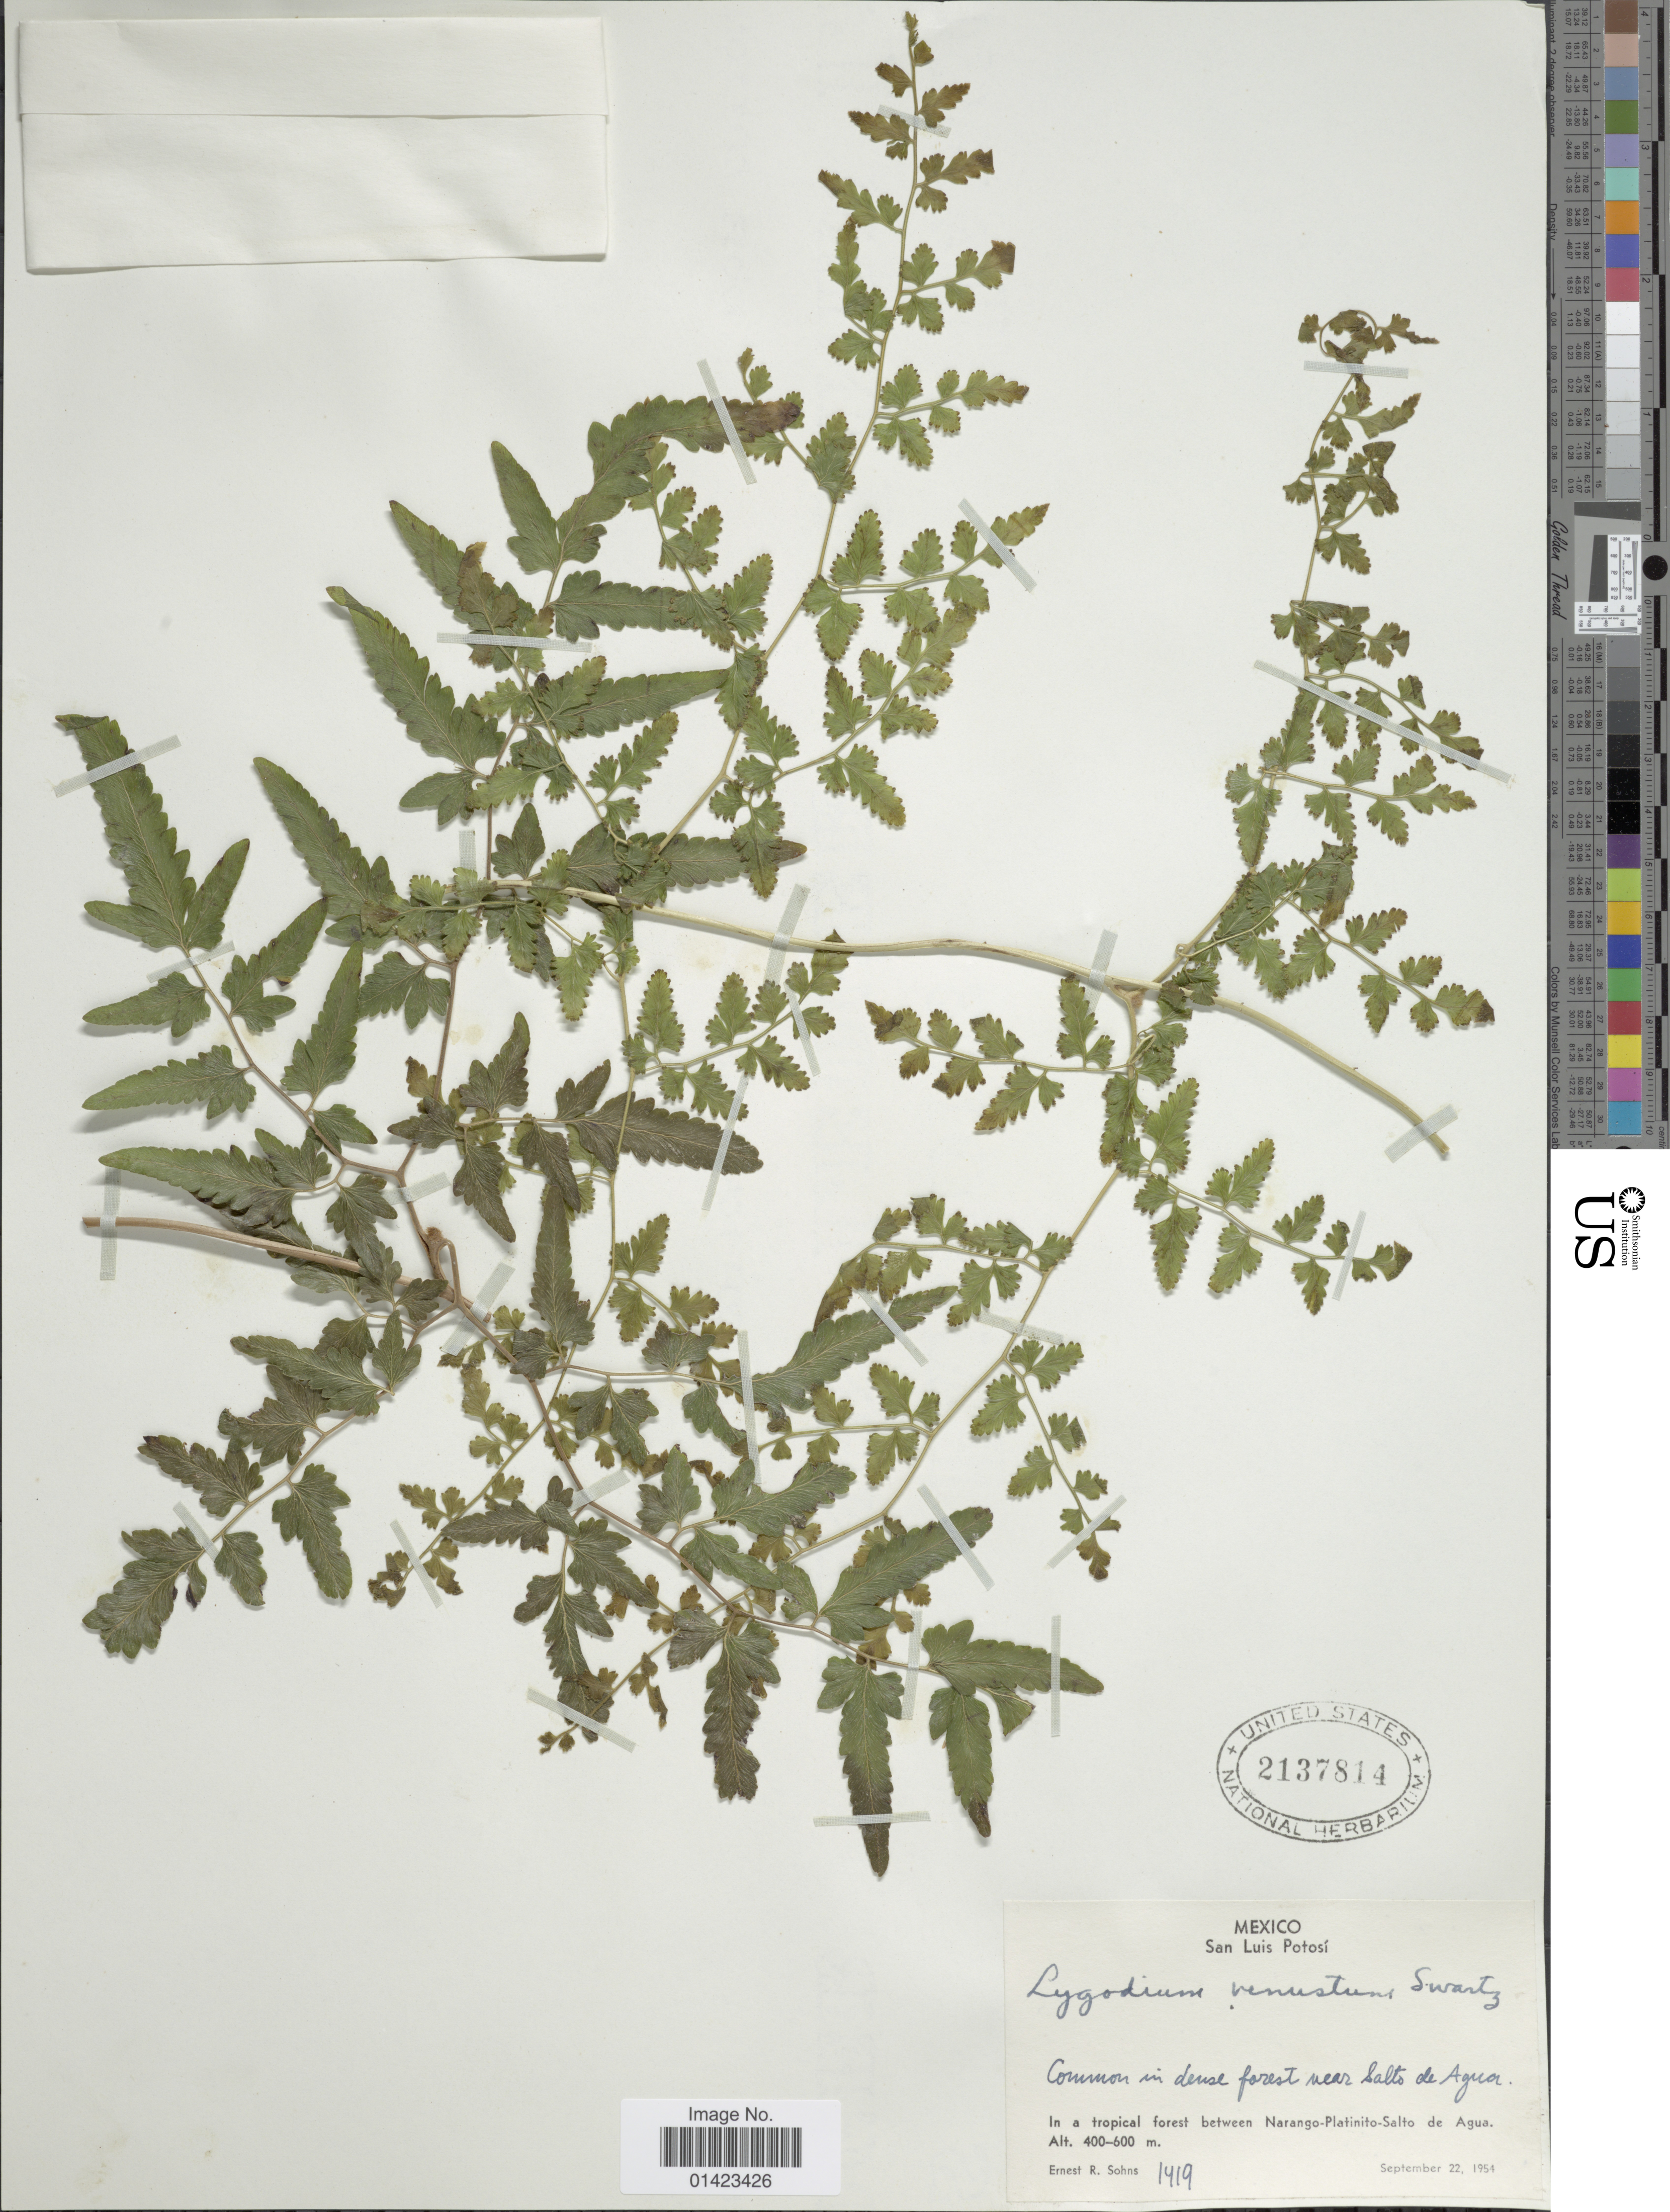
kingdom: Plantae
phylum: Tracheophyta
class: Polypodiopsida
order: Schizaeales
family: Lygodiaceae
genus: Lygodium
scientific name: Lygodium venustum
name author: Sw.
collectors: E. R. Sohns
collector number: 1419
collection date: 1954-09-22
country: Mexico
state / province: San Luis Potosí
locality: San Luis Potosí, in a tropical forest between Narango-Platinito-Salto de Agua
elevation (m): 400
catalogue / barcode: US 2137814